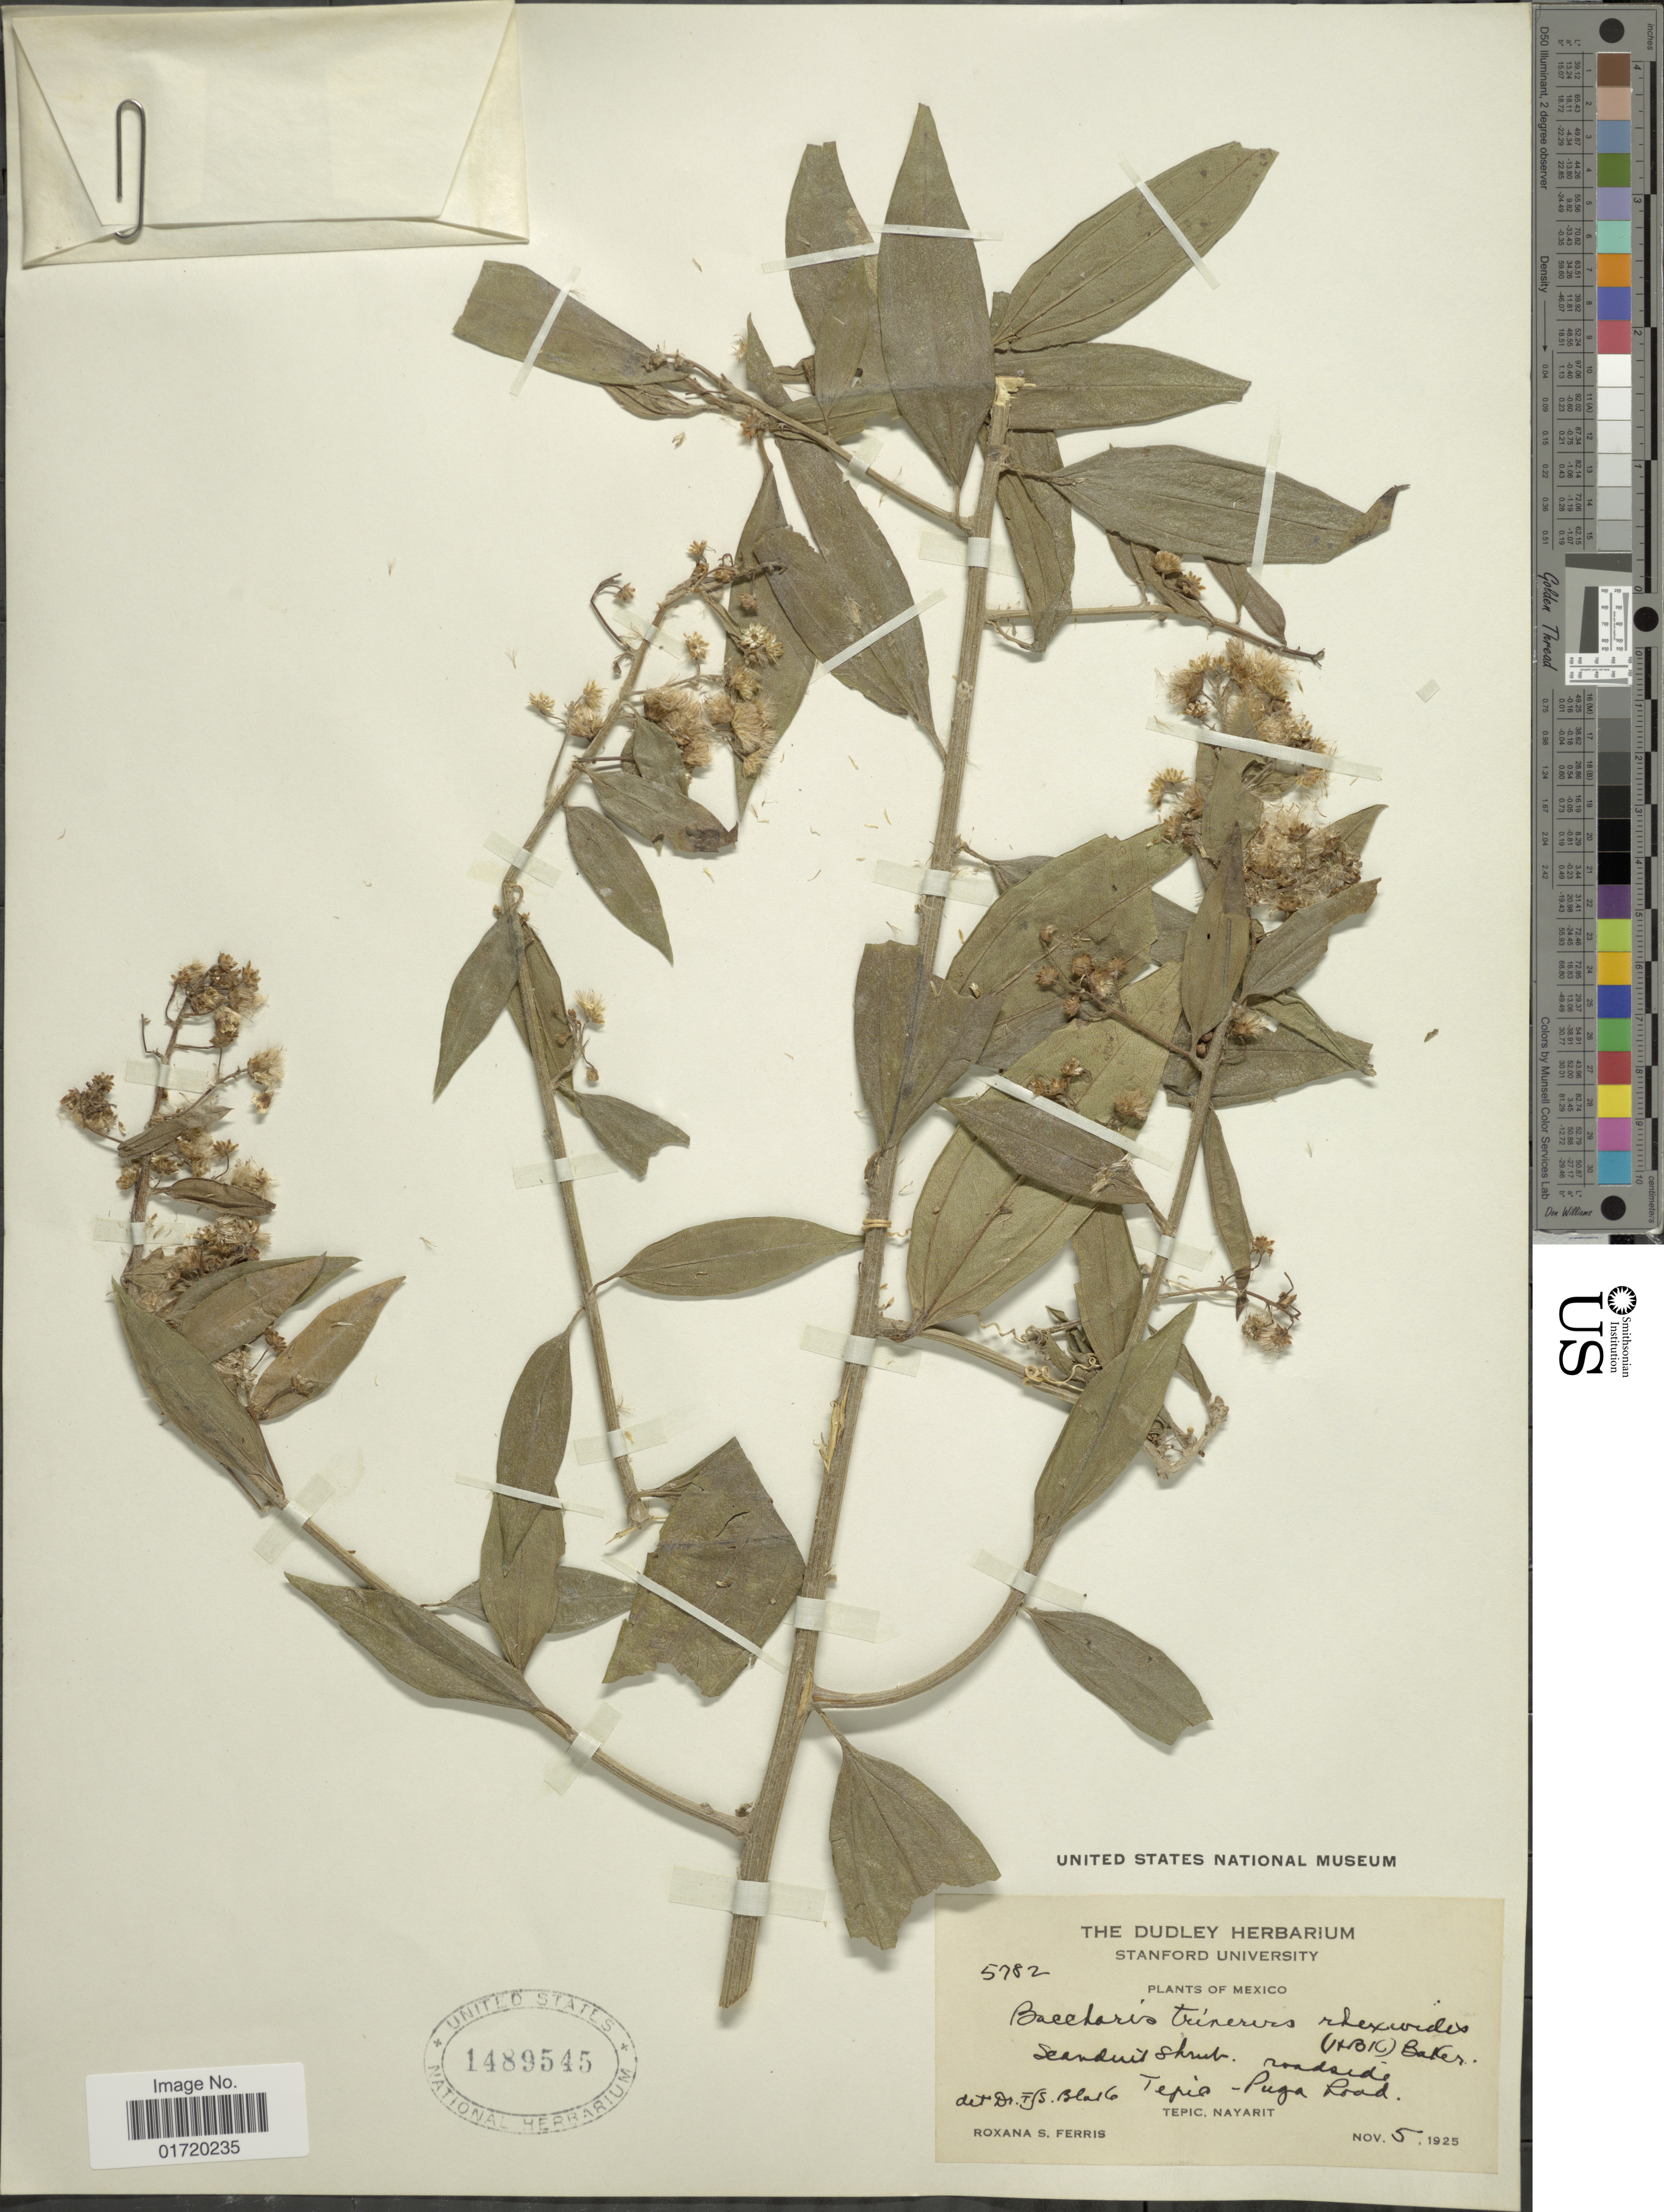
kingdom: Plantae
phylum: Tracheophyta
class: Magnoliopsida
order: Asterales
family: Asteraceae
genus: Baccharis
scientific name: Baccharis trinervis var. rhexioides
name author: (Kunth) Baker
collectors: R. S. Ferris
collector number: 5782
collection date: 1925-11-05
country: Mexico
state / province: Nayarit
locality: Tepia-Puga Road, Tepic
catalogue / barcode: US 1489545